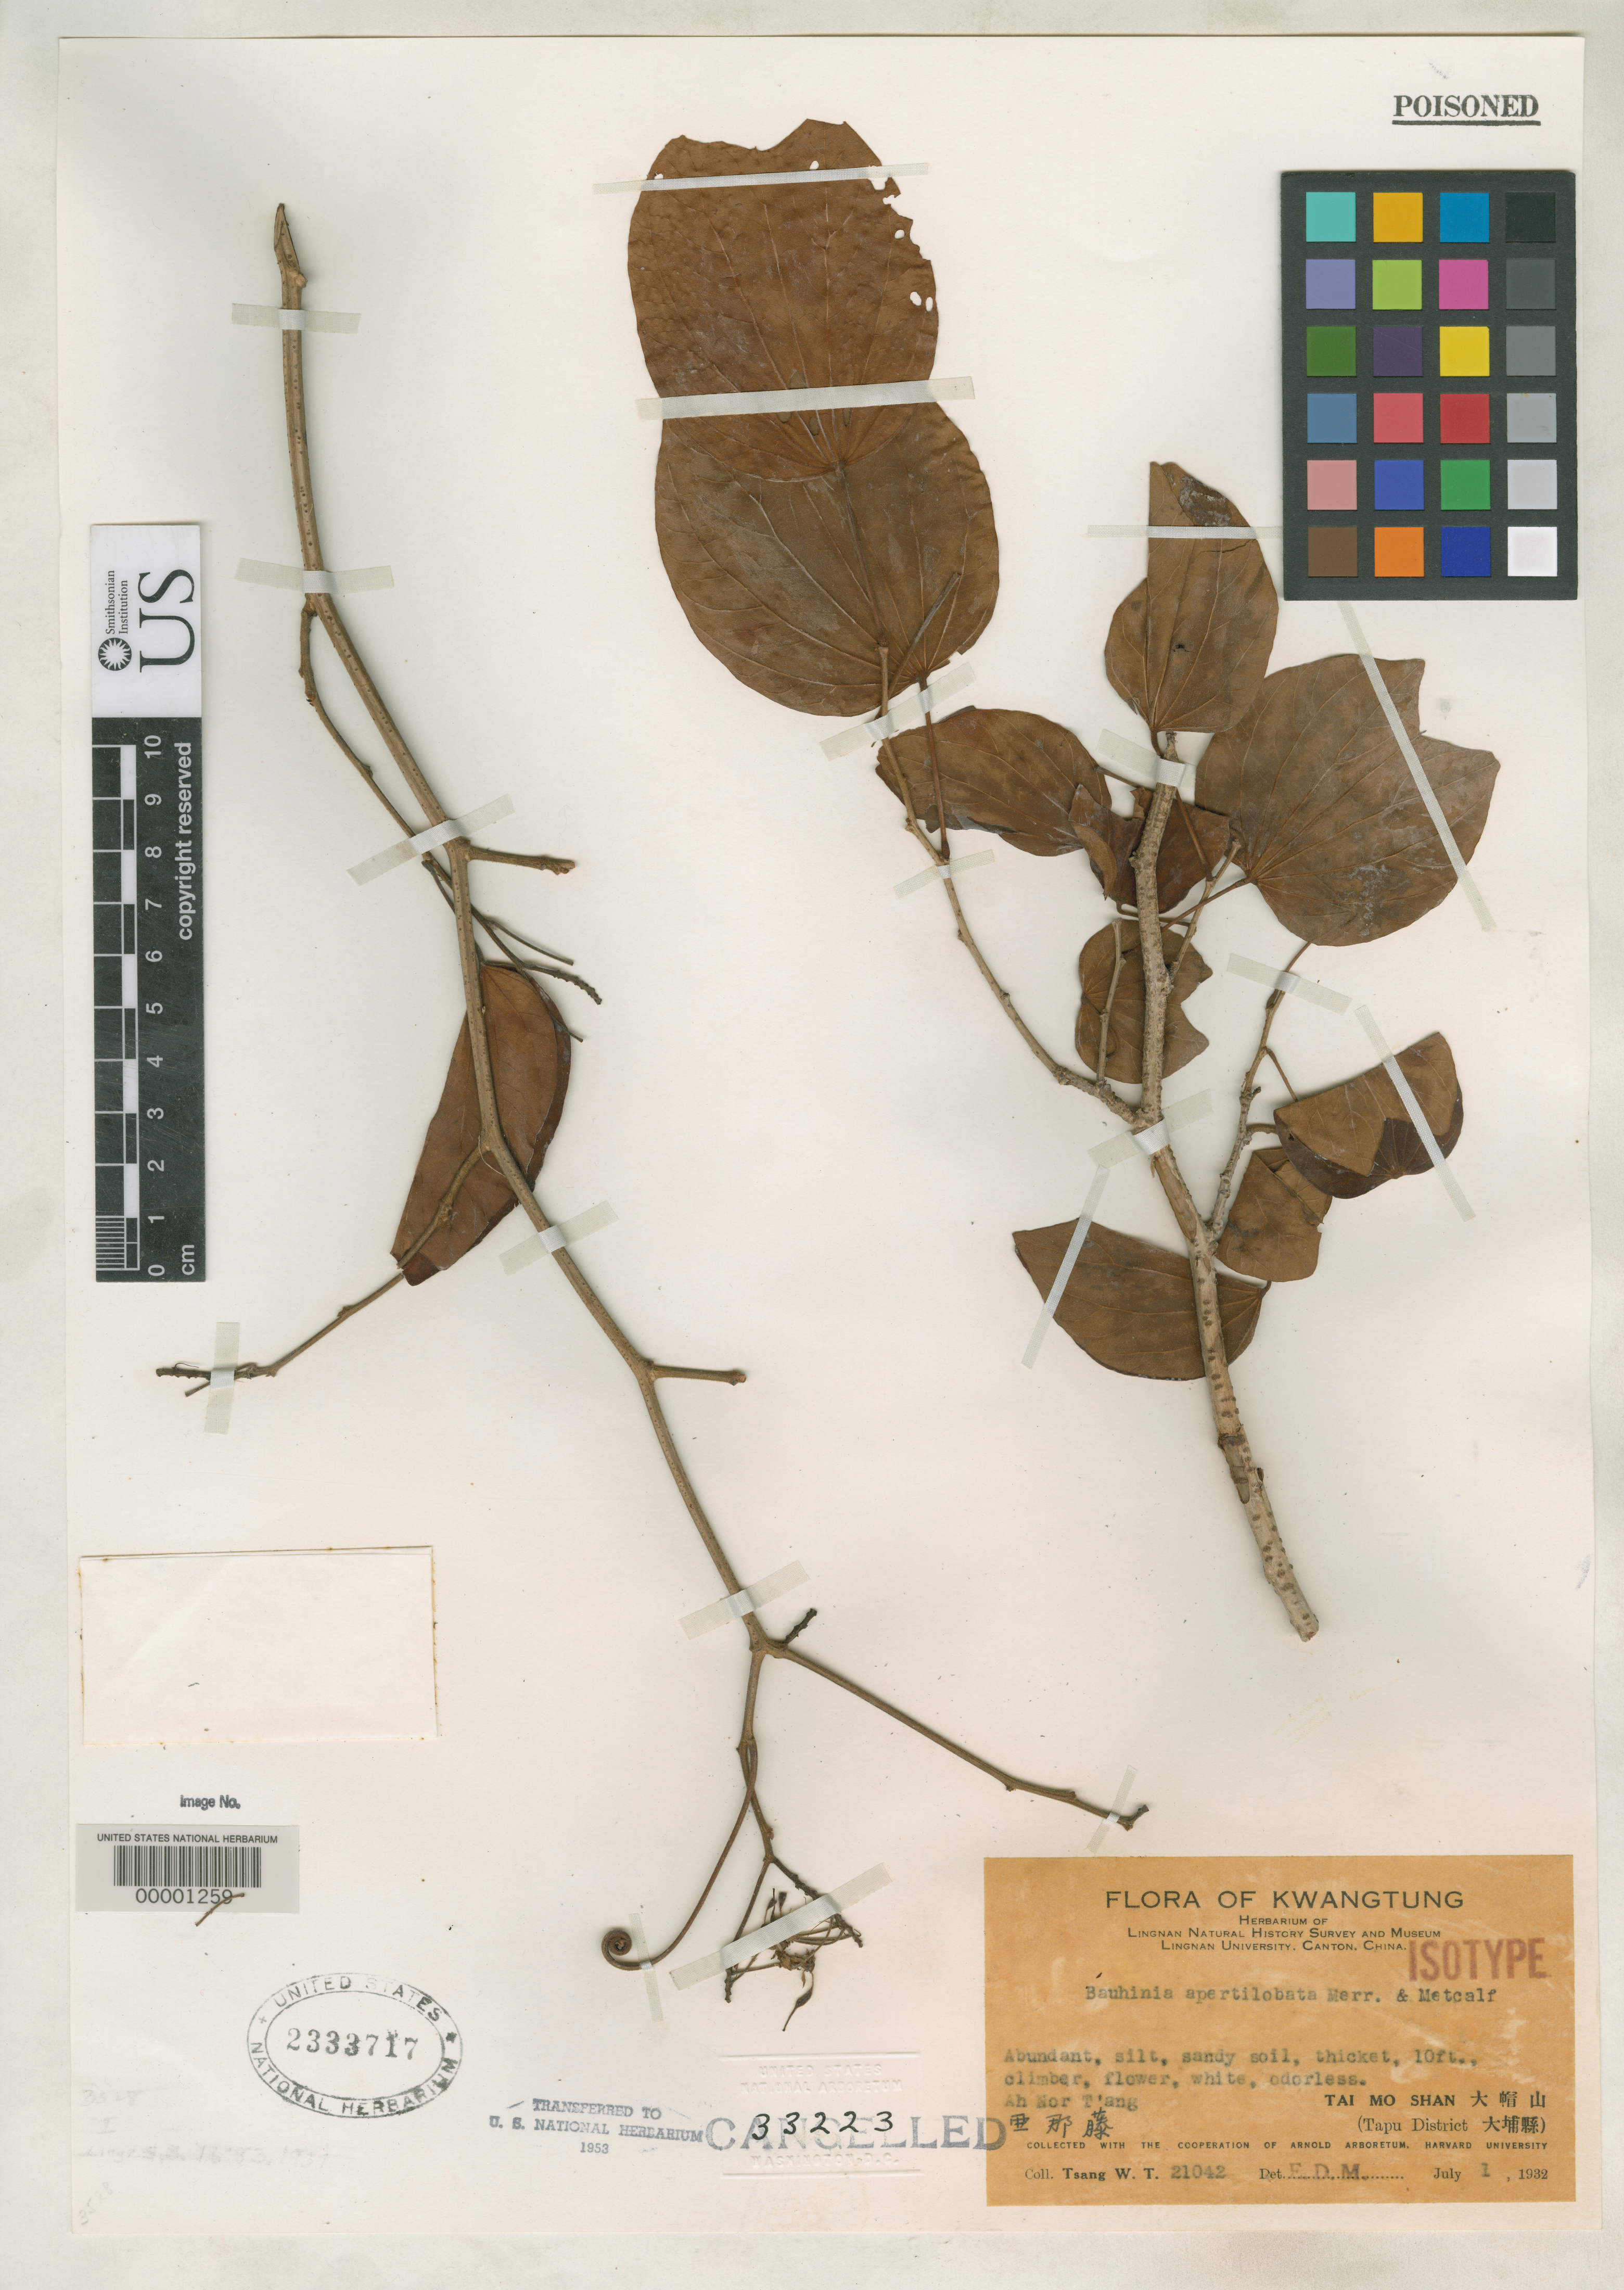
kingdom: Plantae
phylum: Tracheophyta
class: Magnoliopsida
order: Fabales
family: Fabaceae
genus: Bauhinia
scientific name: Bauhinia apertilobata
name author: Merr. & F.P. Metcalf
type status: Isotype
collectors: W. T. Tsang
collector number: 21042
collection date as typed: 01 Jul 1932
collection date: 1932-07-01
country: China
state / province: Guangdong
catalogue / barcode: US 2333717